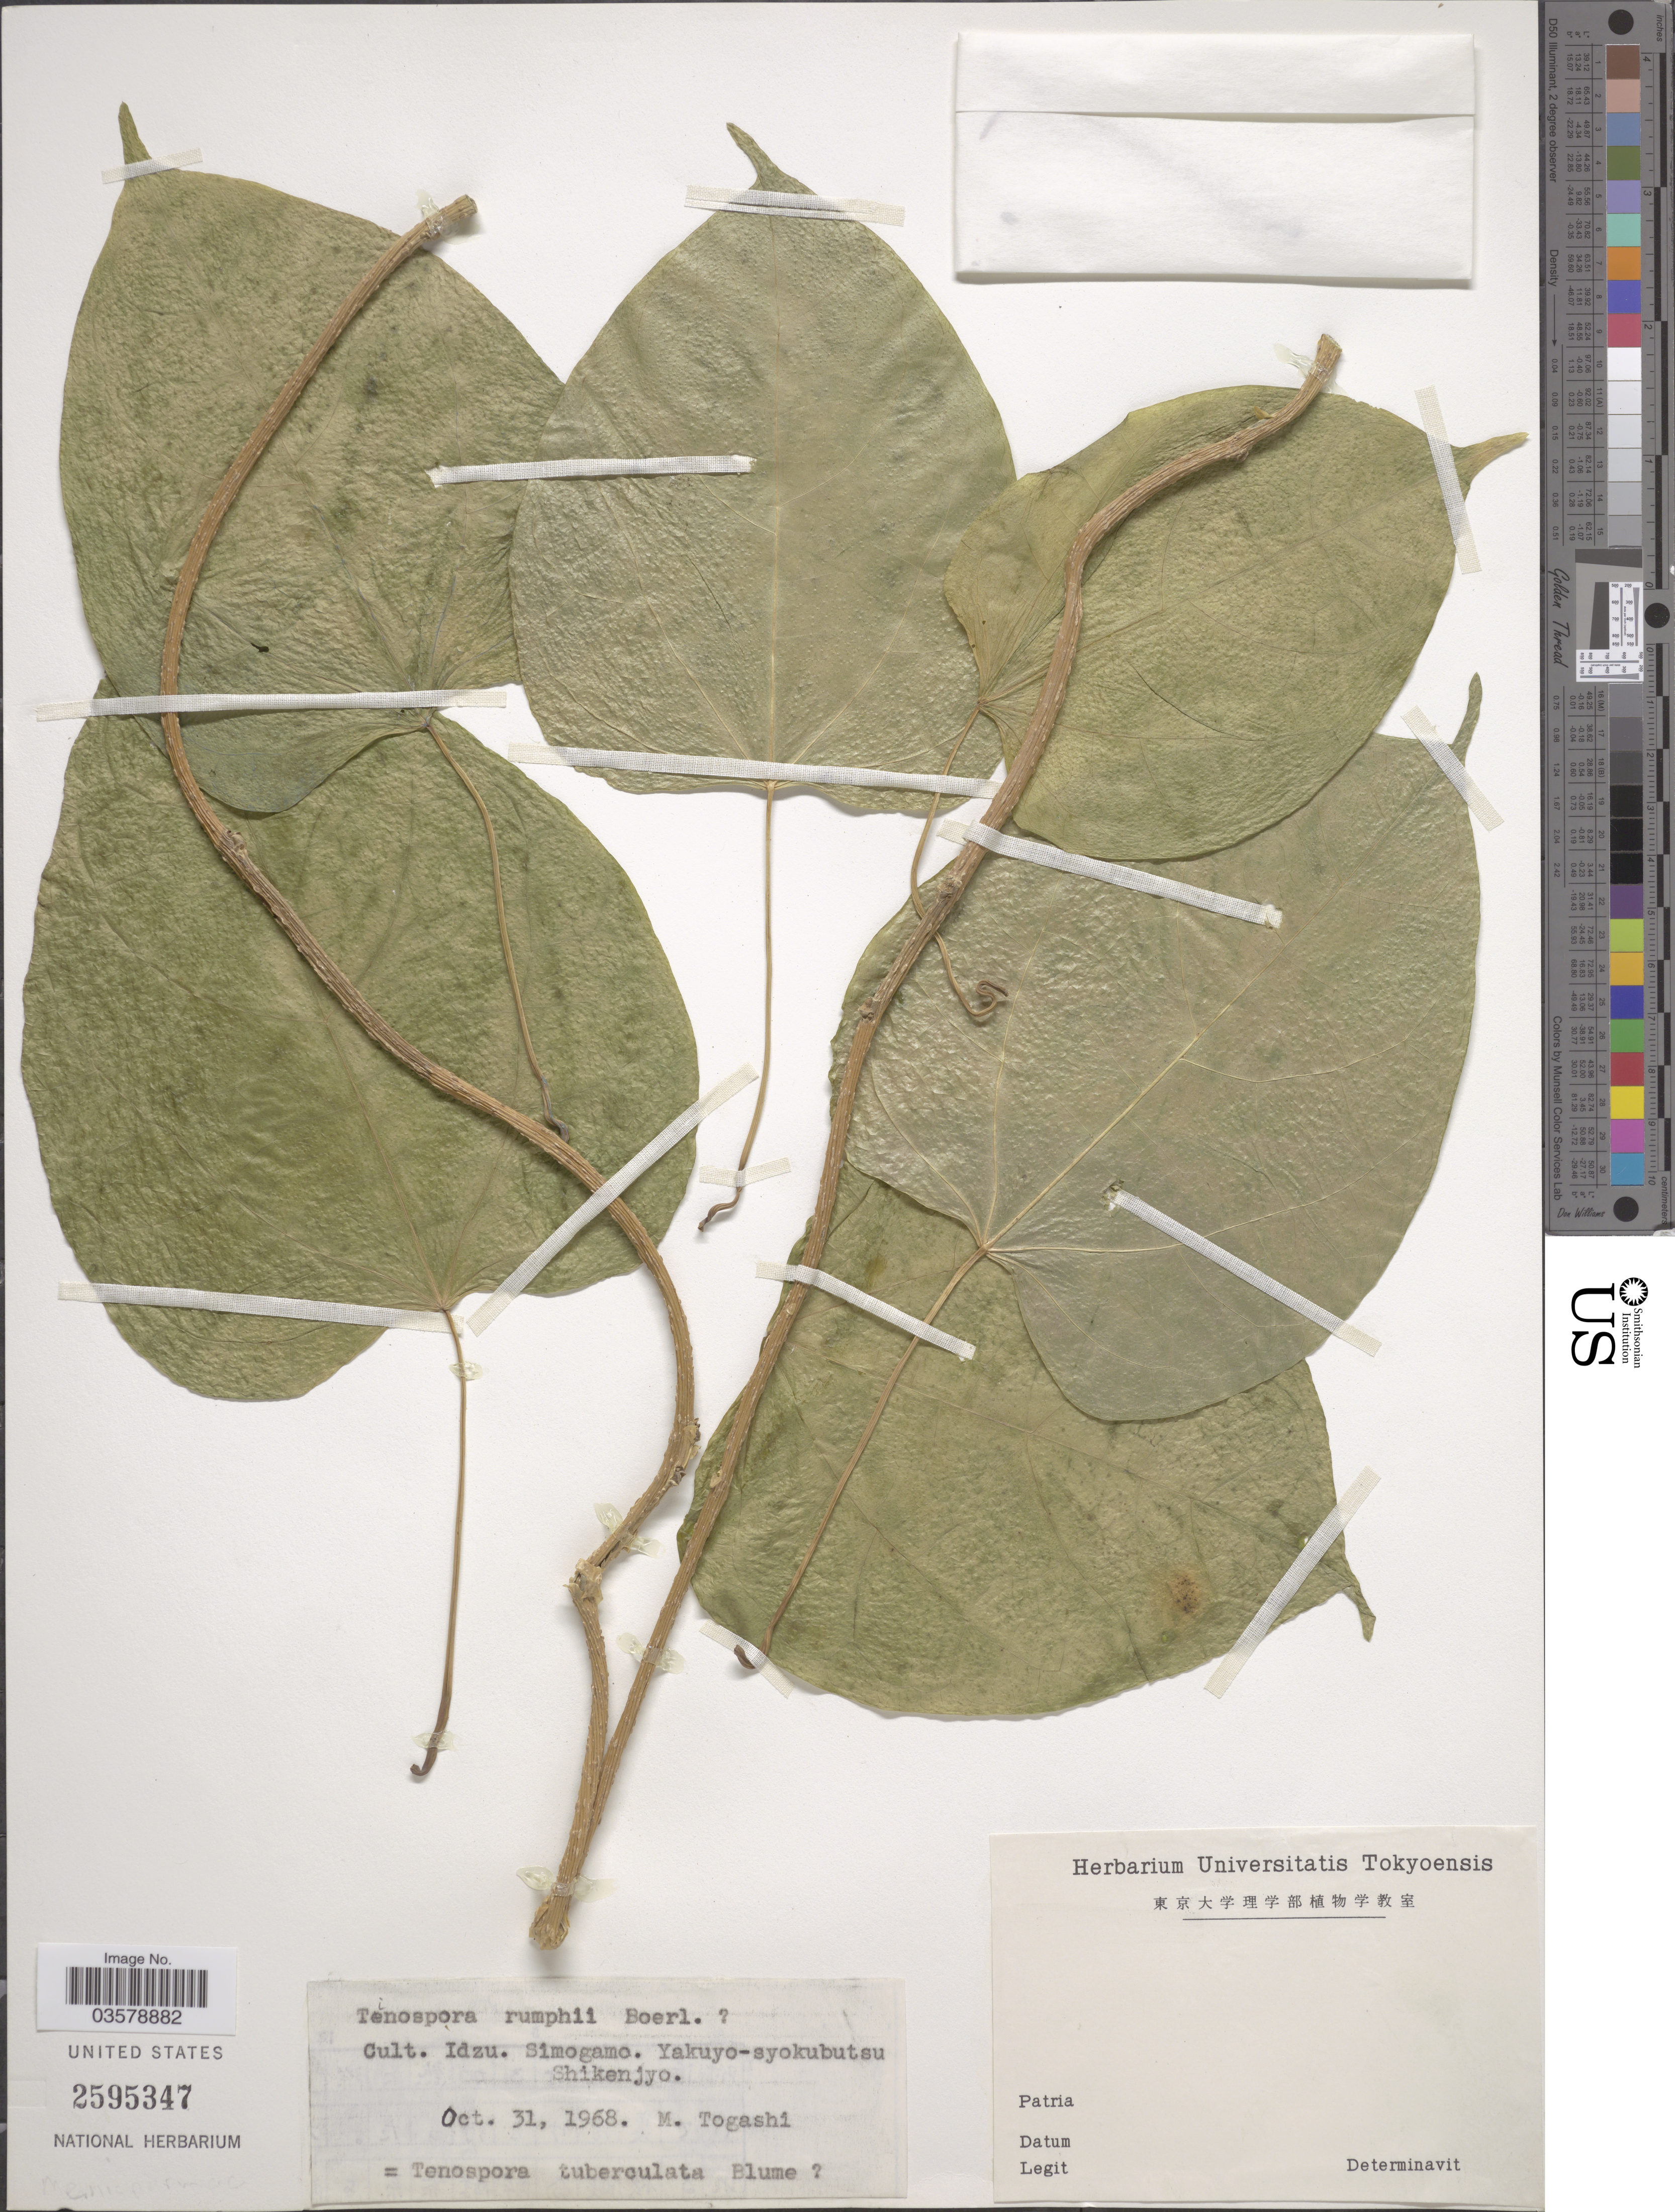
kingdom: Plantae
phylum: Tracheophyta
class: Magnoliopsida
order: Ranunculales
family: Menispermaceae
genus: Tinospora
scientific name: Tinospora crispa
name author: (L.) Hook. f. & Thomson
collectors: M. Togashi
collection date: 1968-10-31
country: Japan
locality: Idzu. Simogamo. Yakuyo-syokubutsu Shikenjyo.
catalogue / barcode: US 2595347